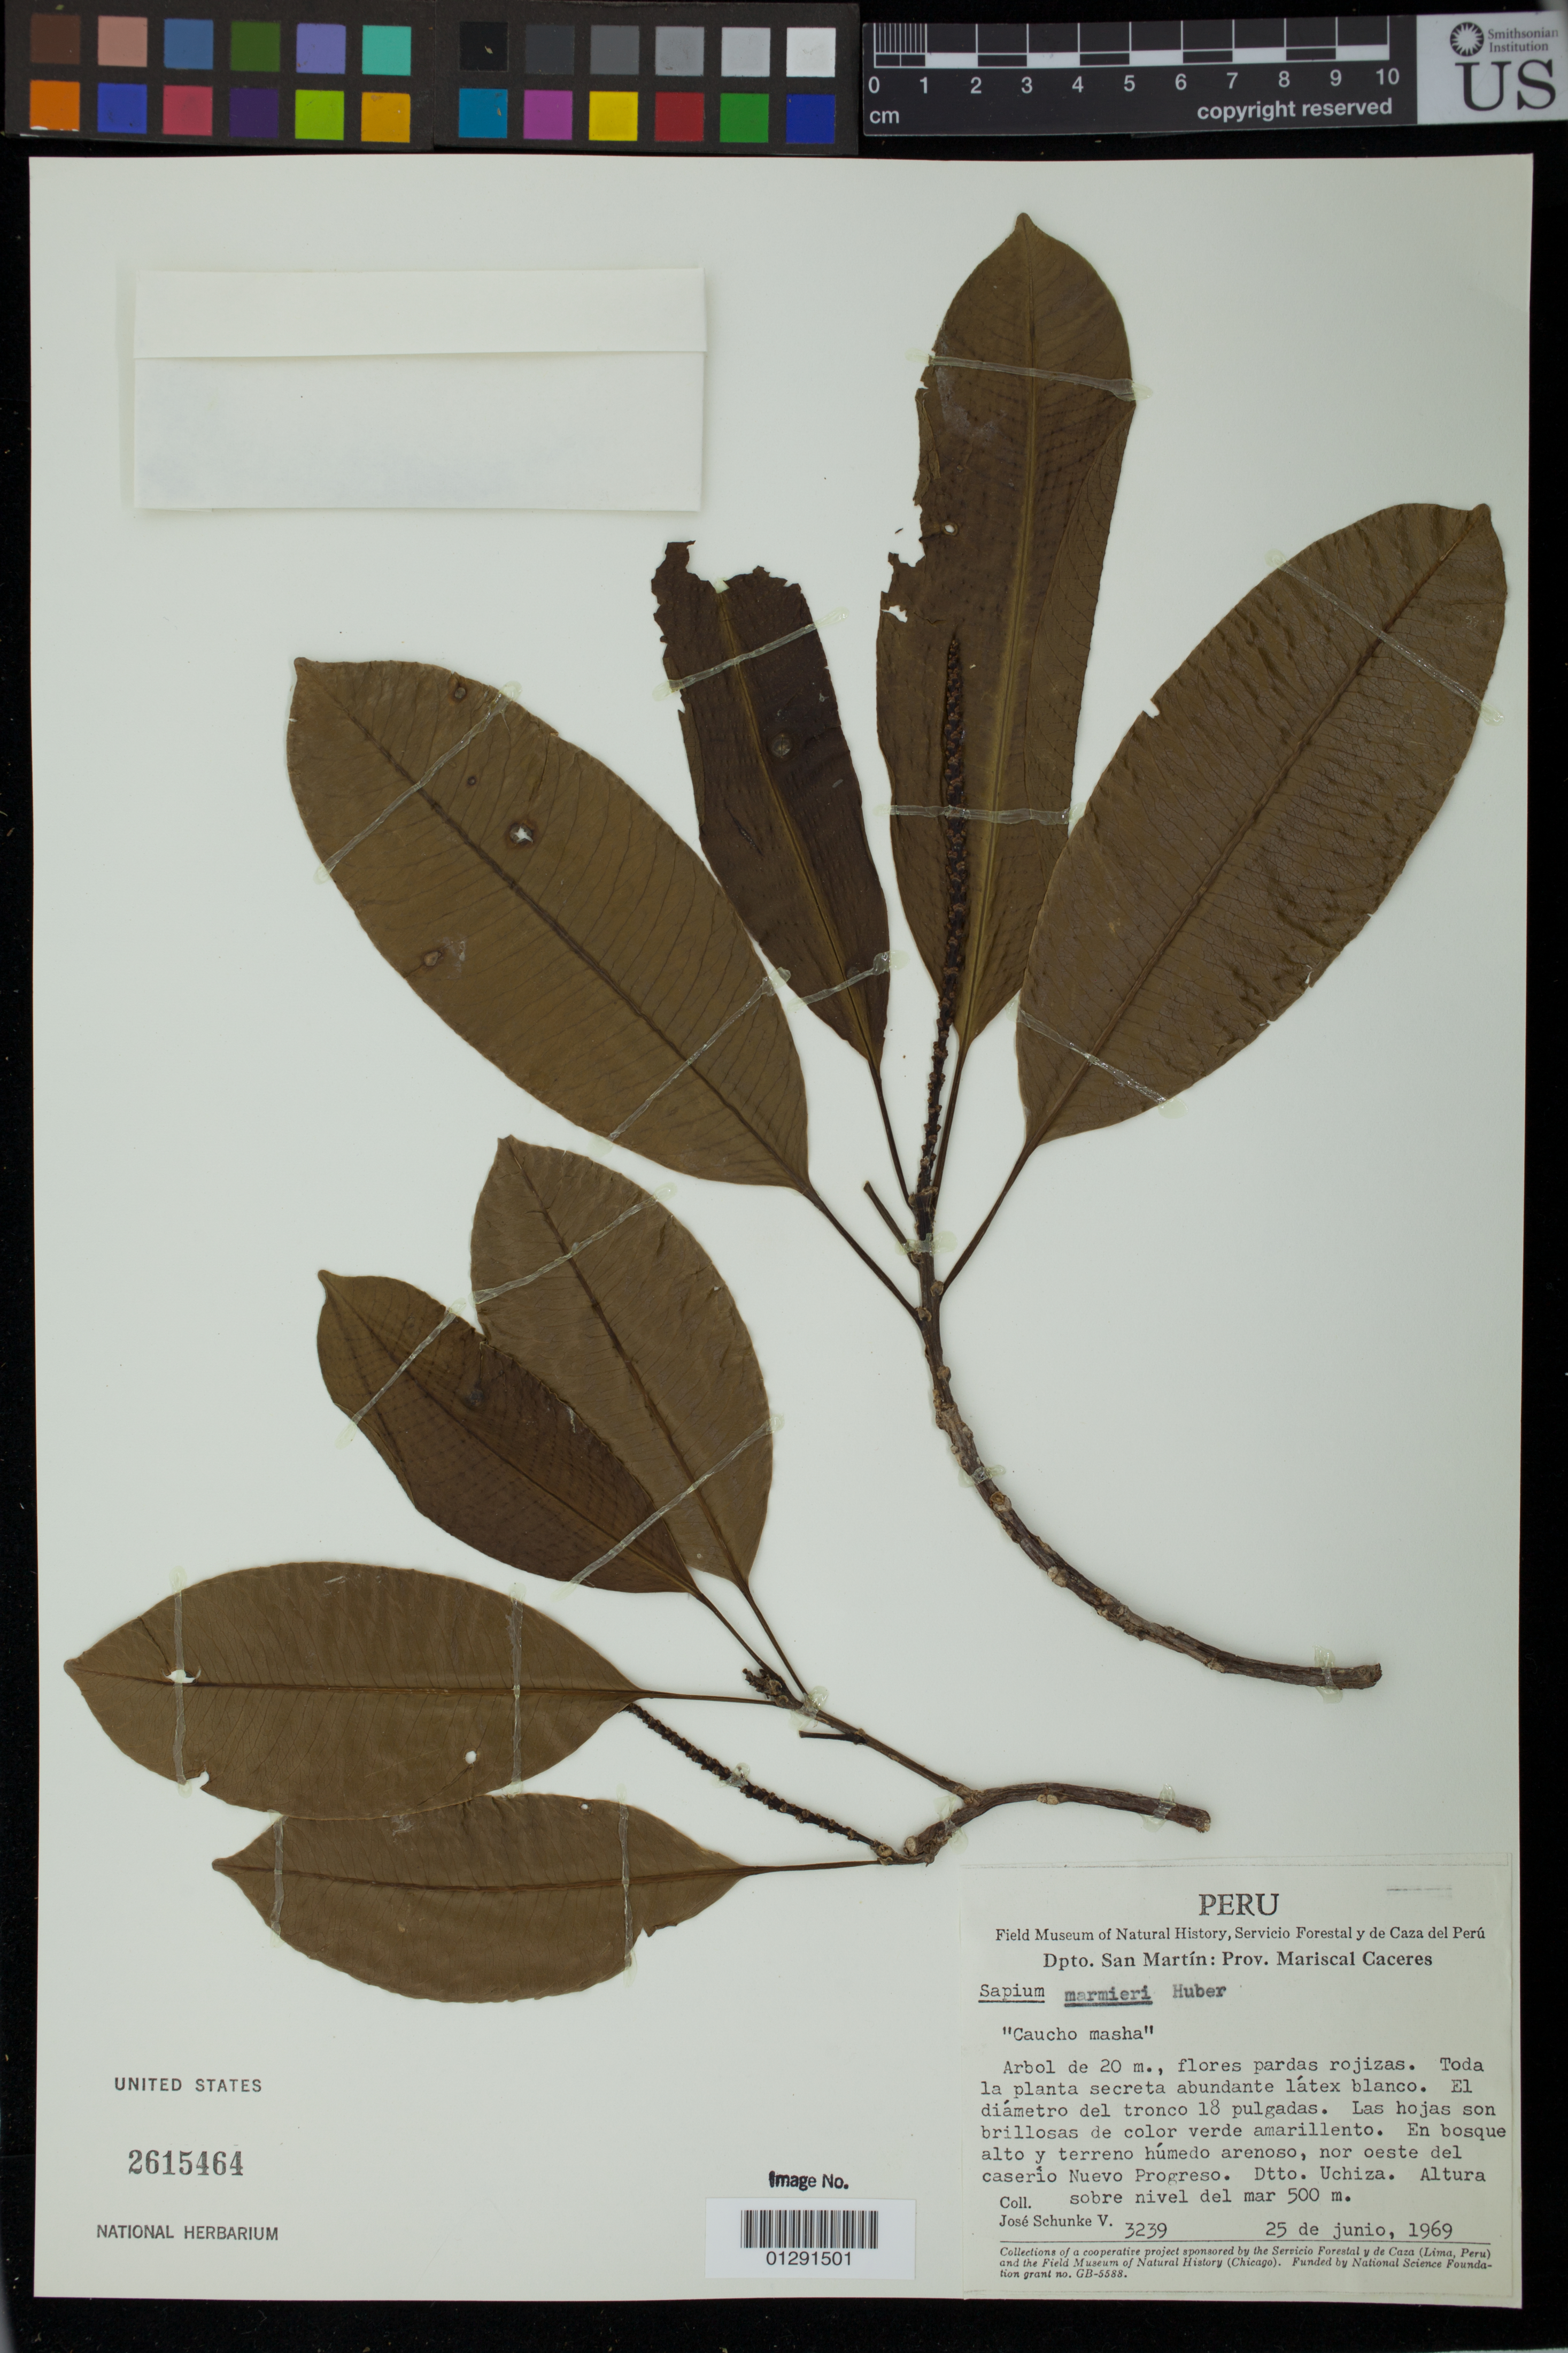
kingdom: Plantae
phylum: Tracheophyta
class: Magnoliopsida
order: Malpighiales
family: Euphorbiaceae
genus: Sapium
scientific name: Sapium marmieri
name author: Huber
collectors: J. Schunke Vigo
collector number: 3239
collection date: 1969-06-25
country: Peru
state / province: San Martín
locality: Prov. Mariscal Caceres. Nor oeste del caserio Nuevo Progreso. Dtto. Uchiza.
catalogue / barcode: US 2615464